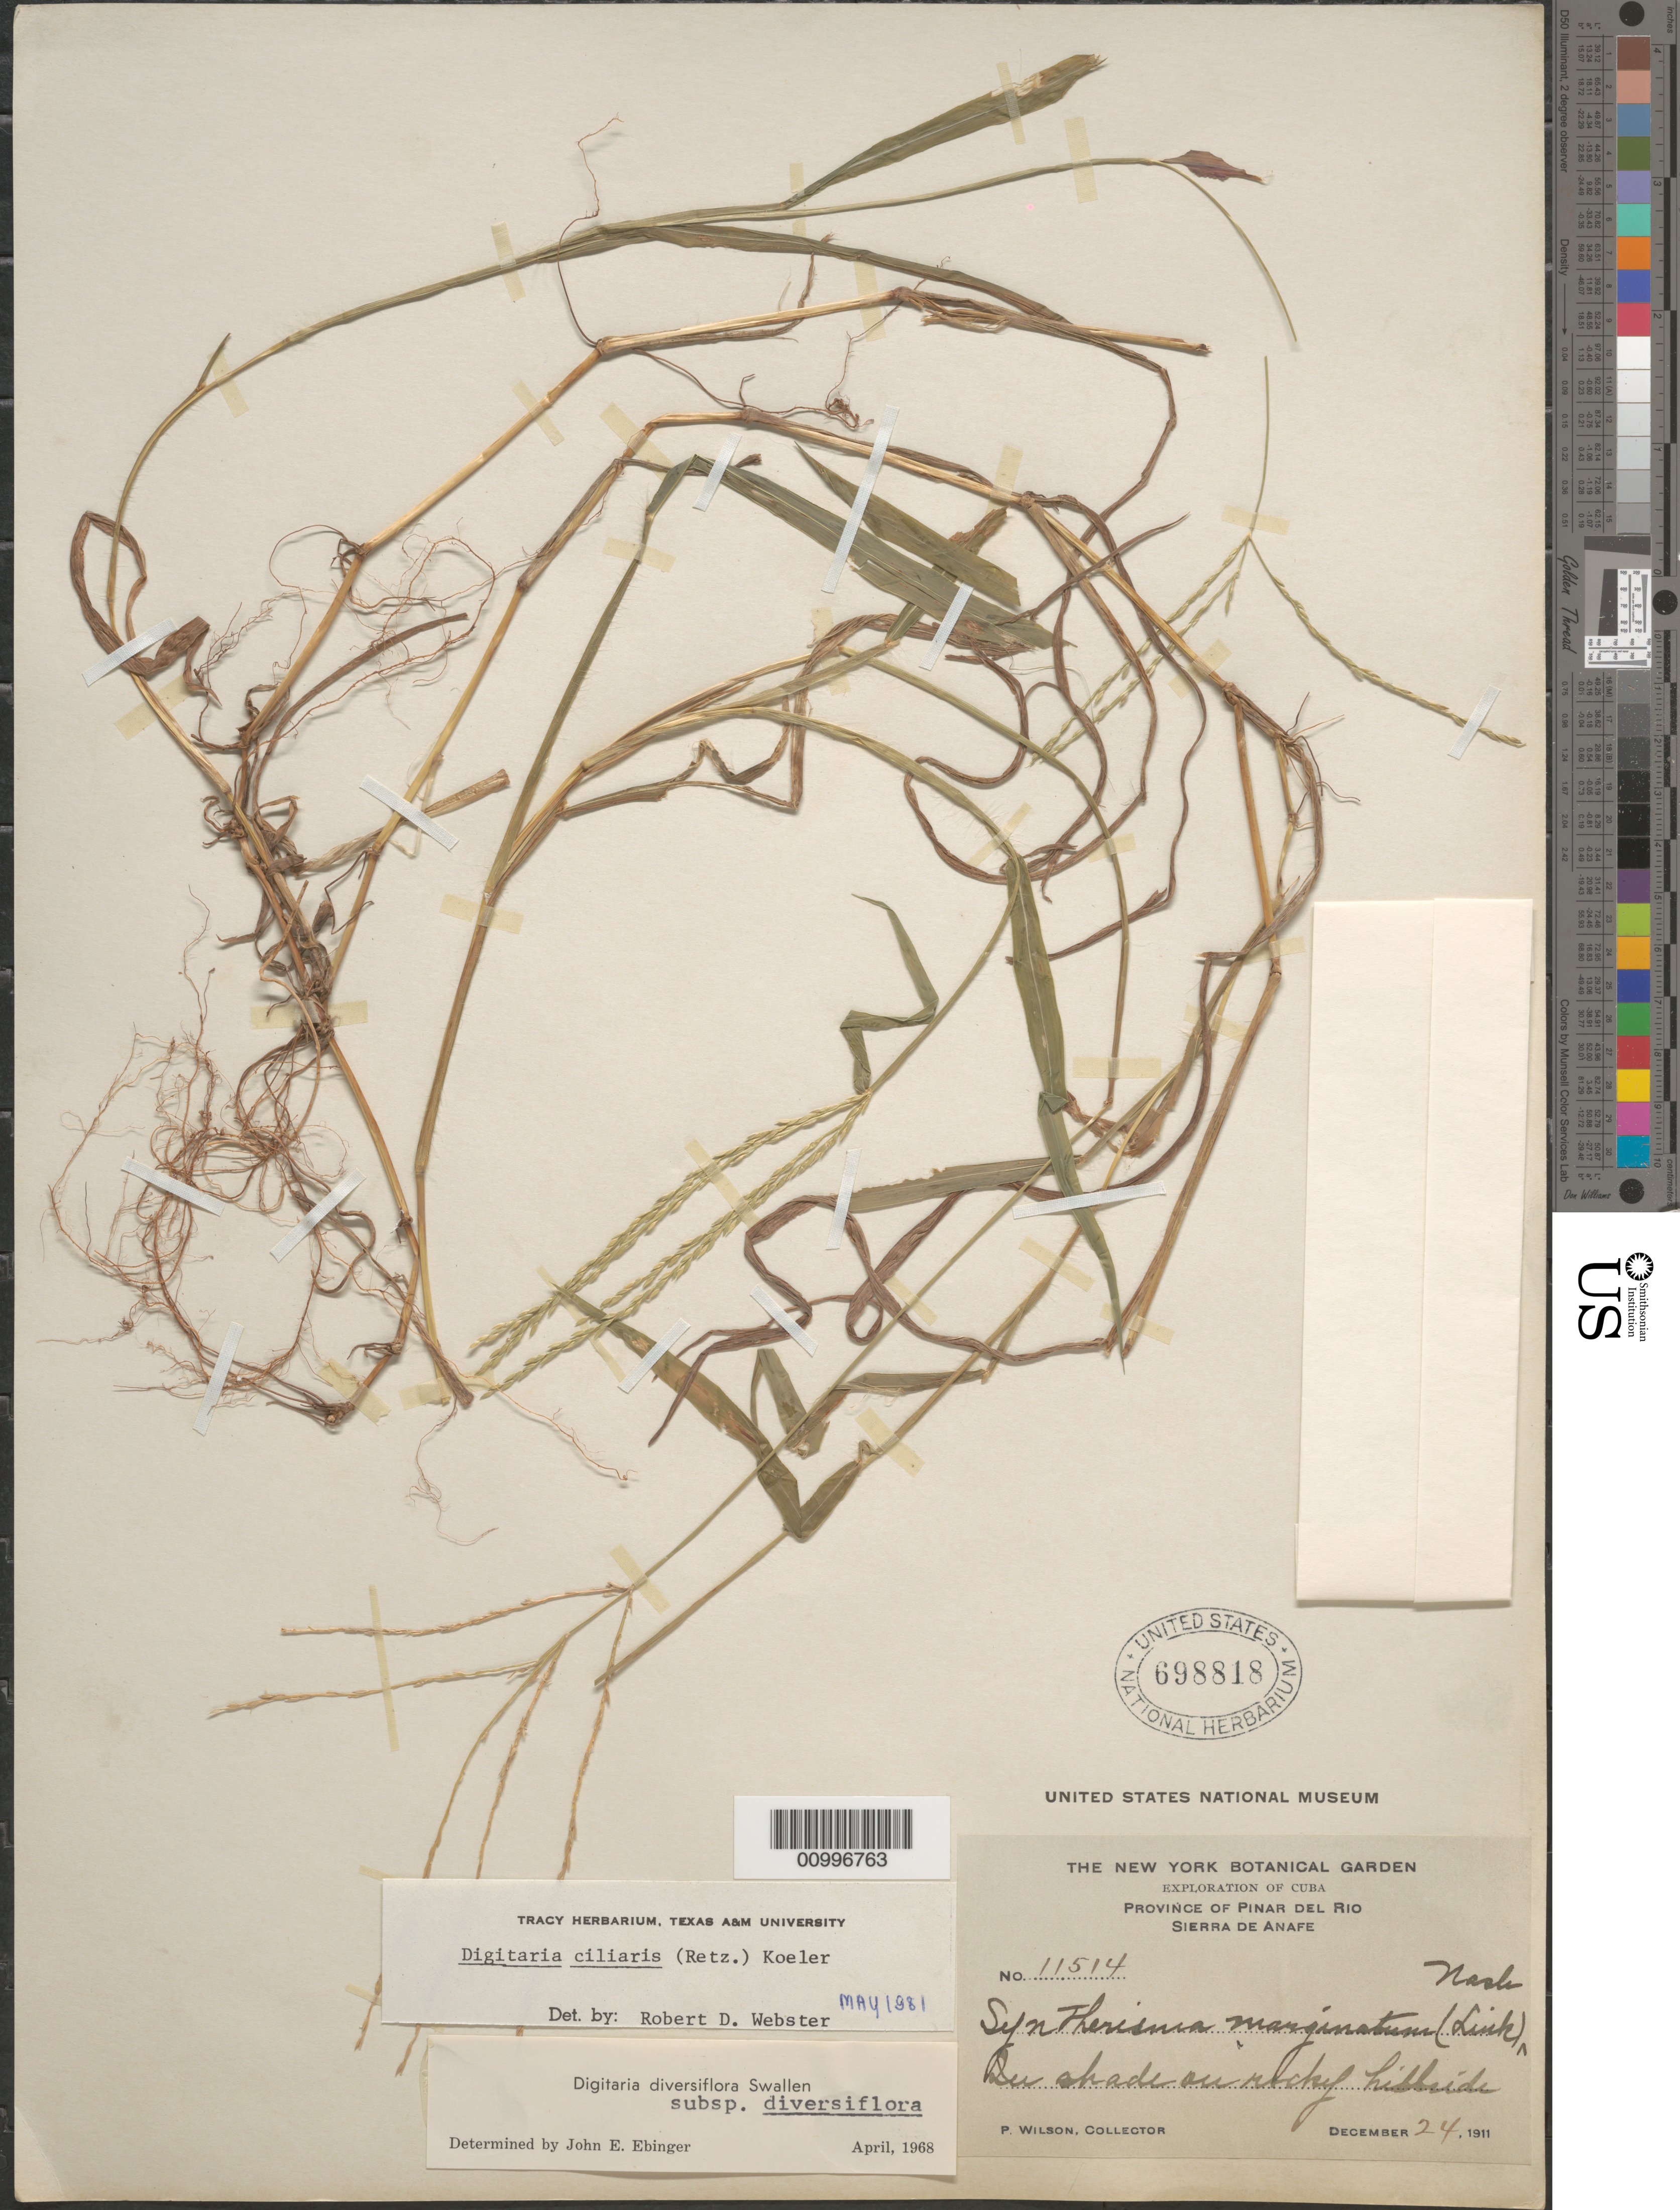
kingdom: Plantae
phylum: Tracheophyta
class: Liliopsida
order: Poales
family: Poaceae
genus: Digitaria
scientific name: Digitaria ciliaris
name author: (Retz.) Koeler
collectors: P. Wilson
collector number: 11514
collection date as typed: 24 Dec 1911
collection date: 1911-12-24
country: Cuba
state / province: Pinar del Rio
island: Cuba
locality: Sierra de Anafe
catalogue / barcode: US 698818